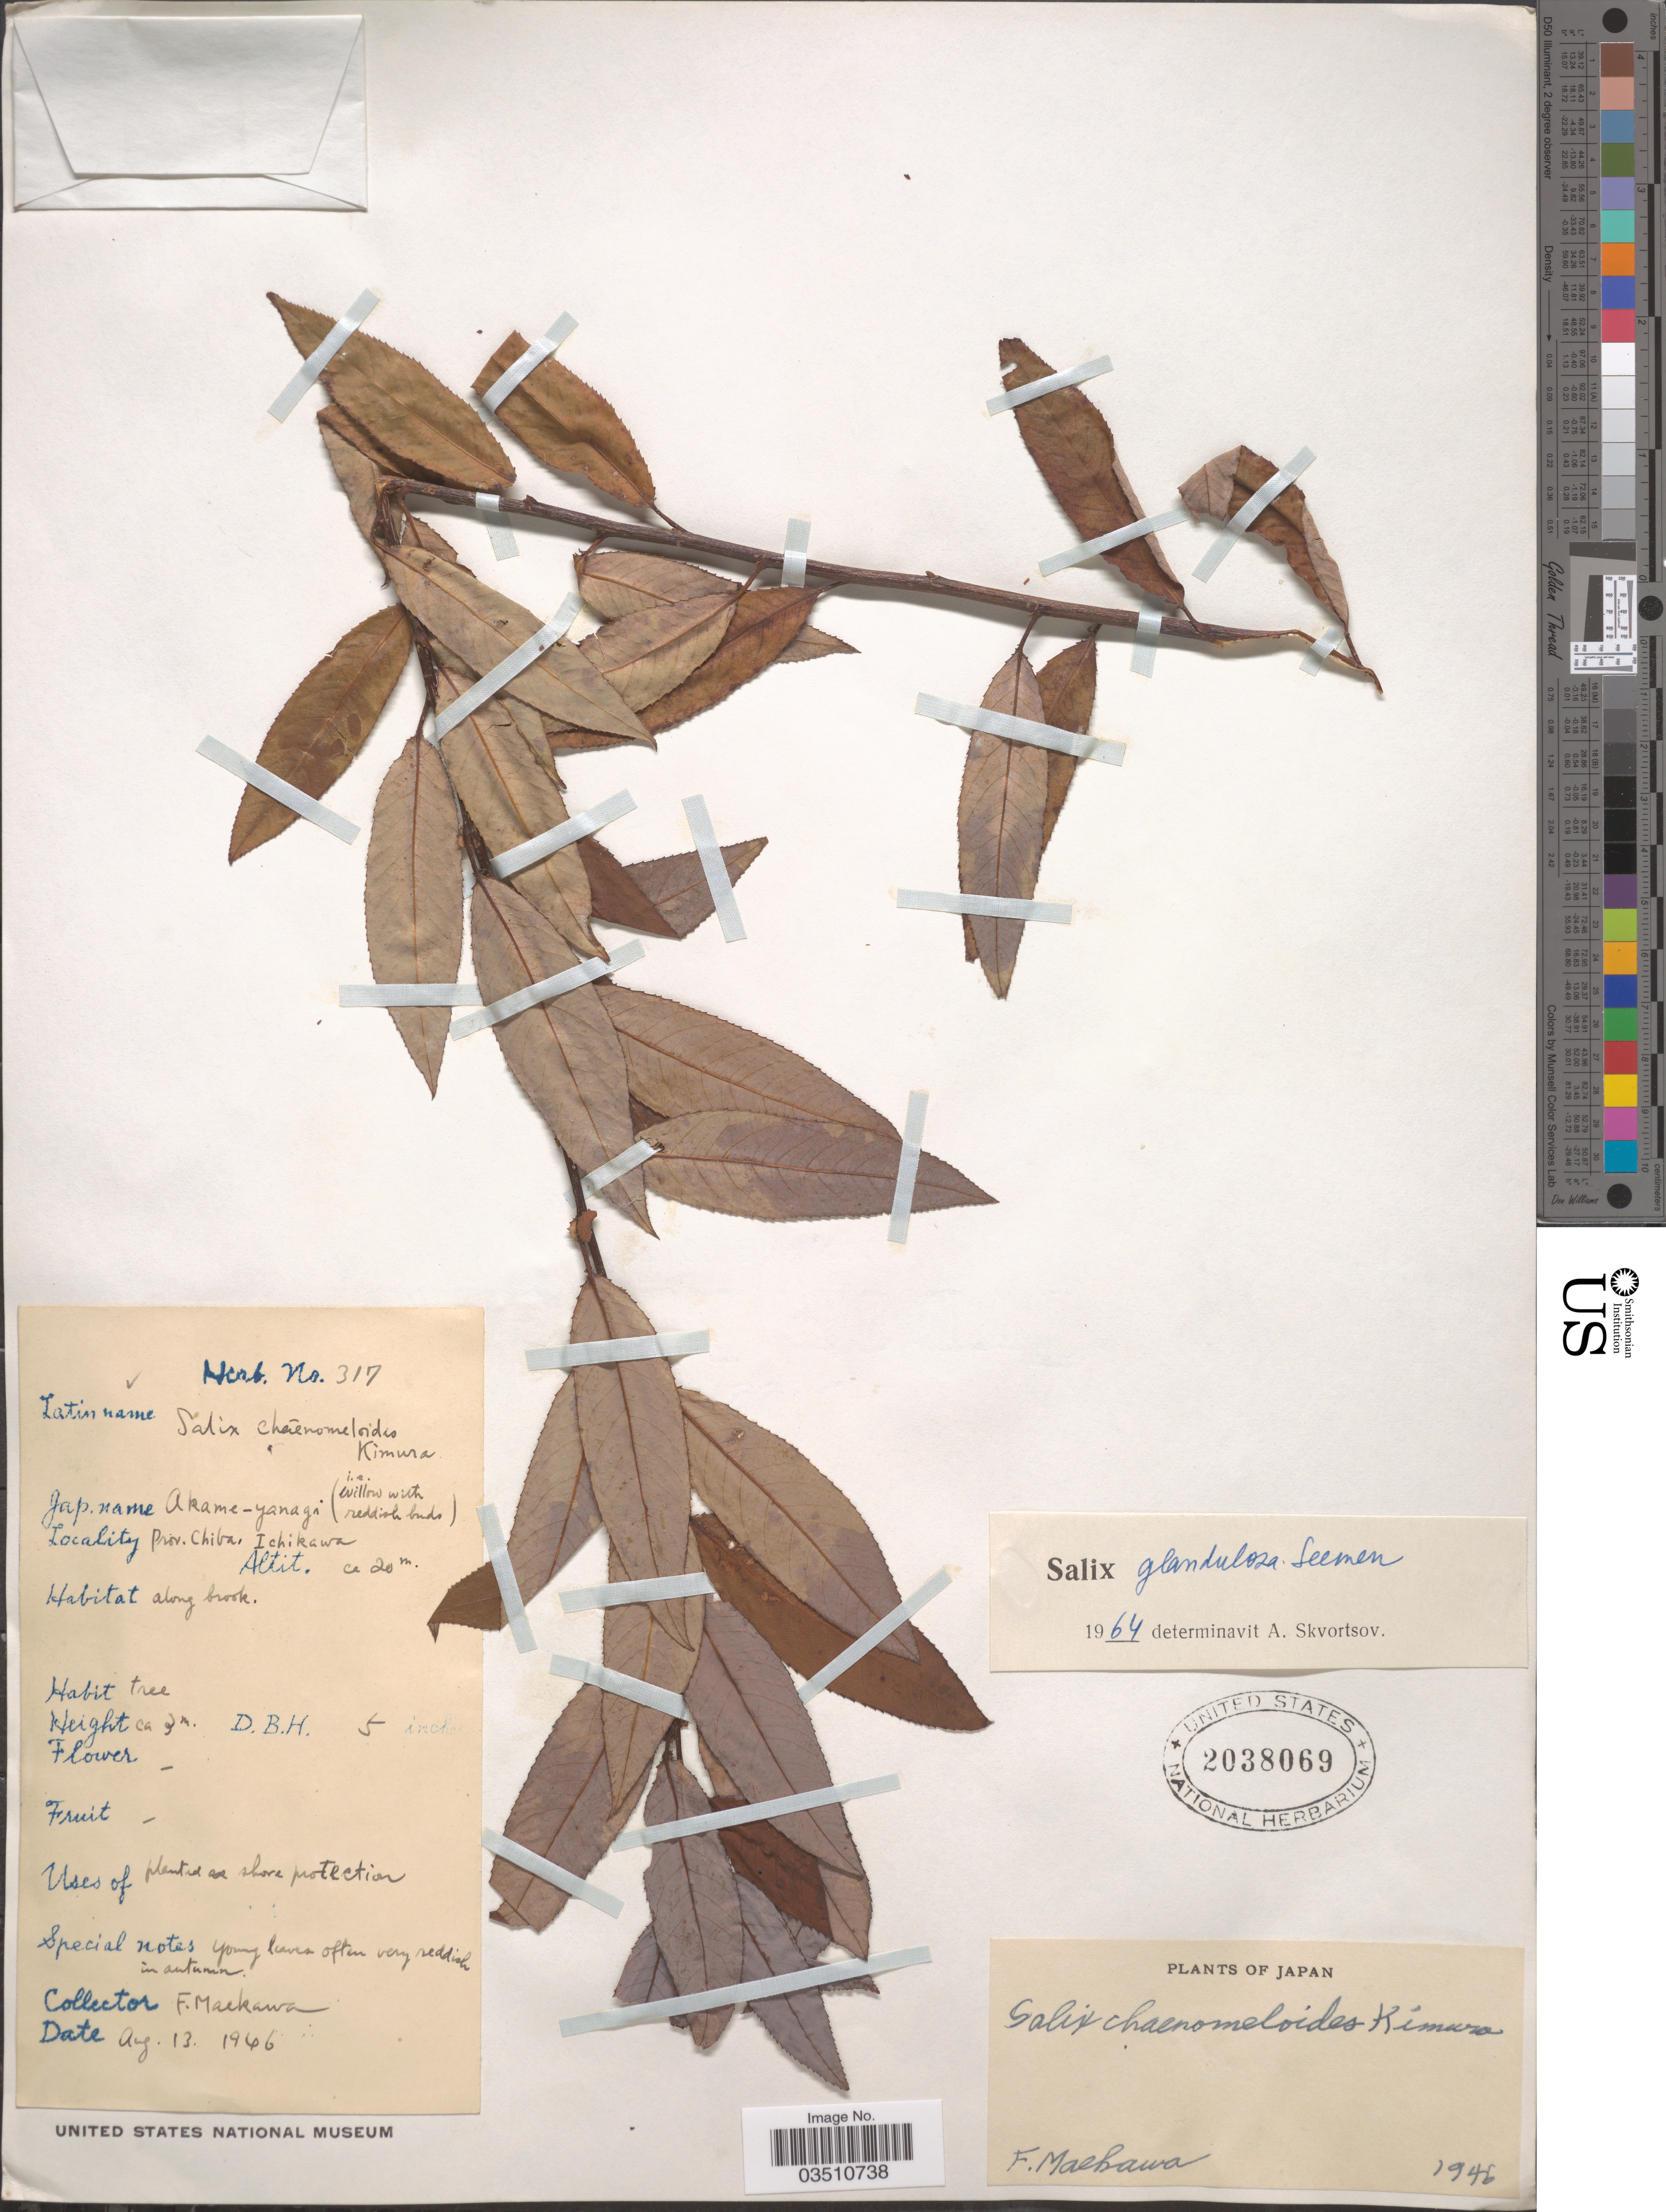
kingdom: Plantae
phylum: Tracheophyta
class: Magnoliopsida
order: Malpighiales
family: Salicaceae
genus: Salix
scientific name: Salix glandulosa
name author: Seemen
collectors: F. Maekawa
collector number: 317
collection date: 1946-08-13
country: Japan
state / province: Tiba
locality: Prov. Chiba, Ichikawa.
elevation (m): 20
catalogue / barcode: US 2038069